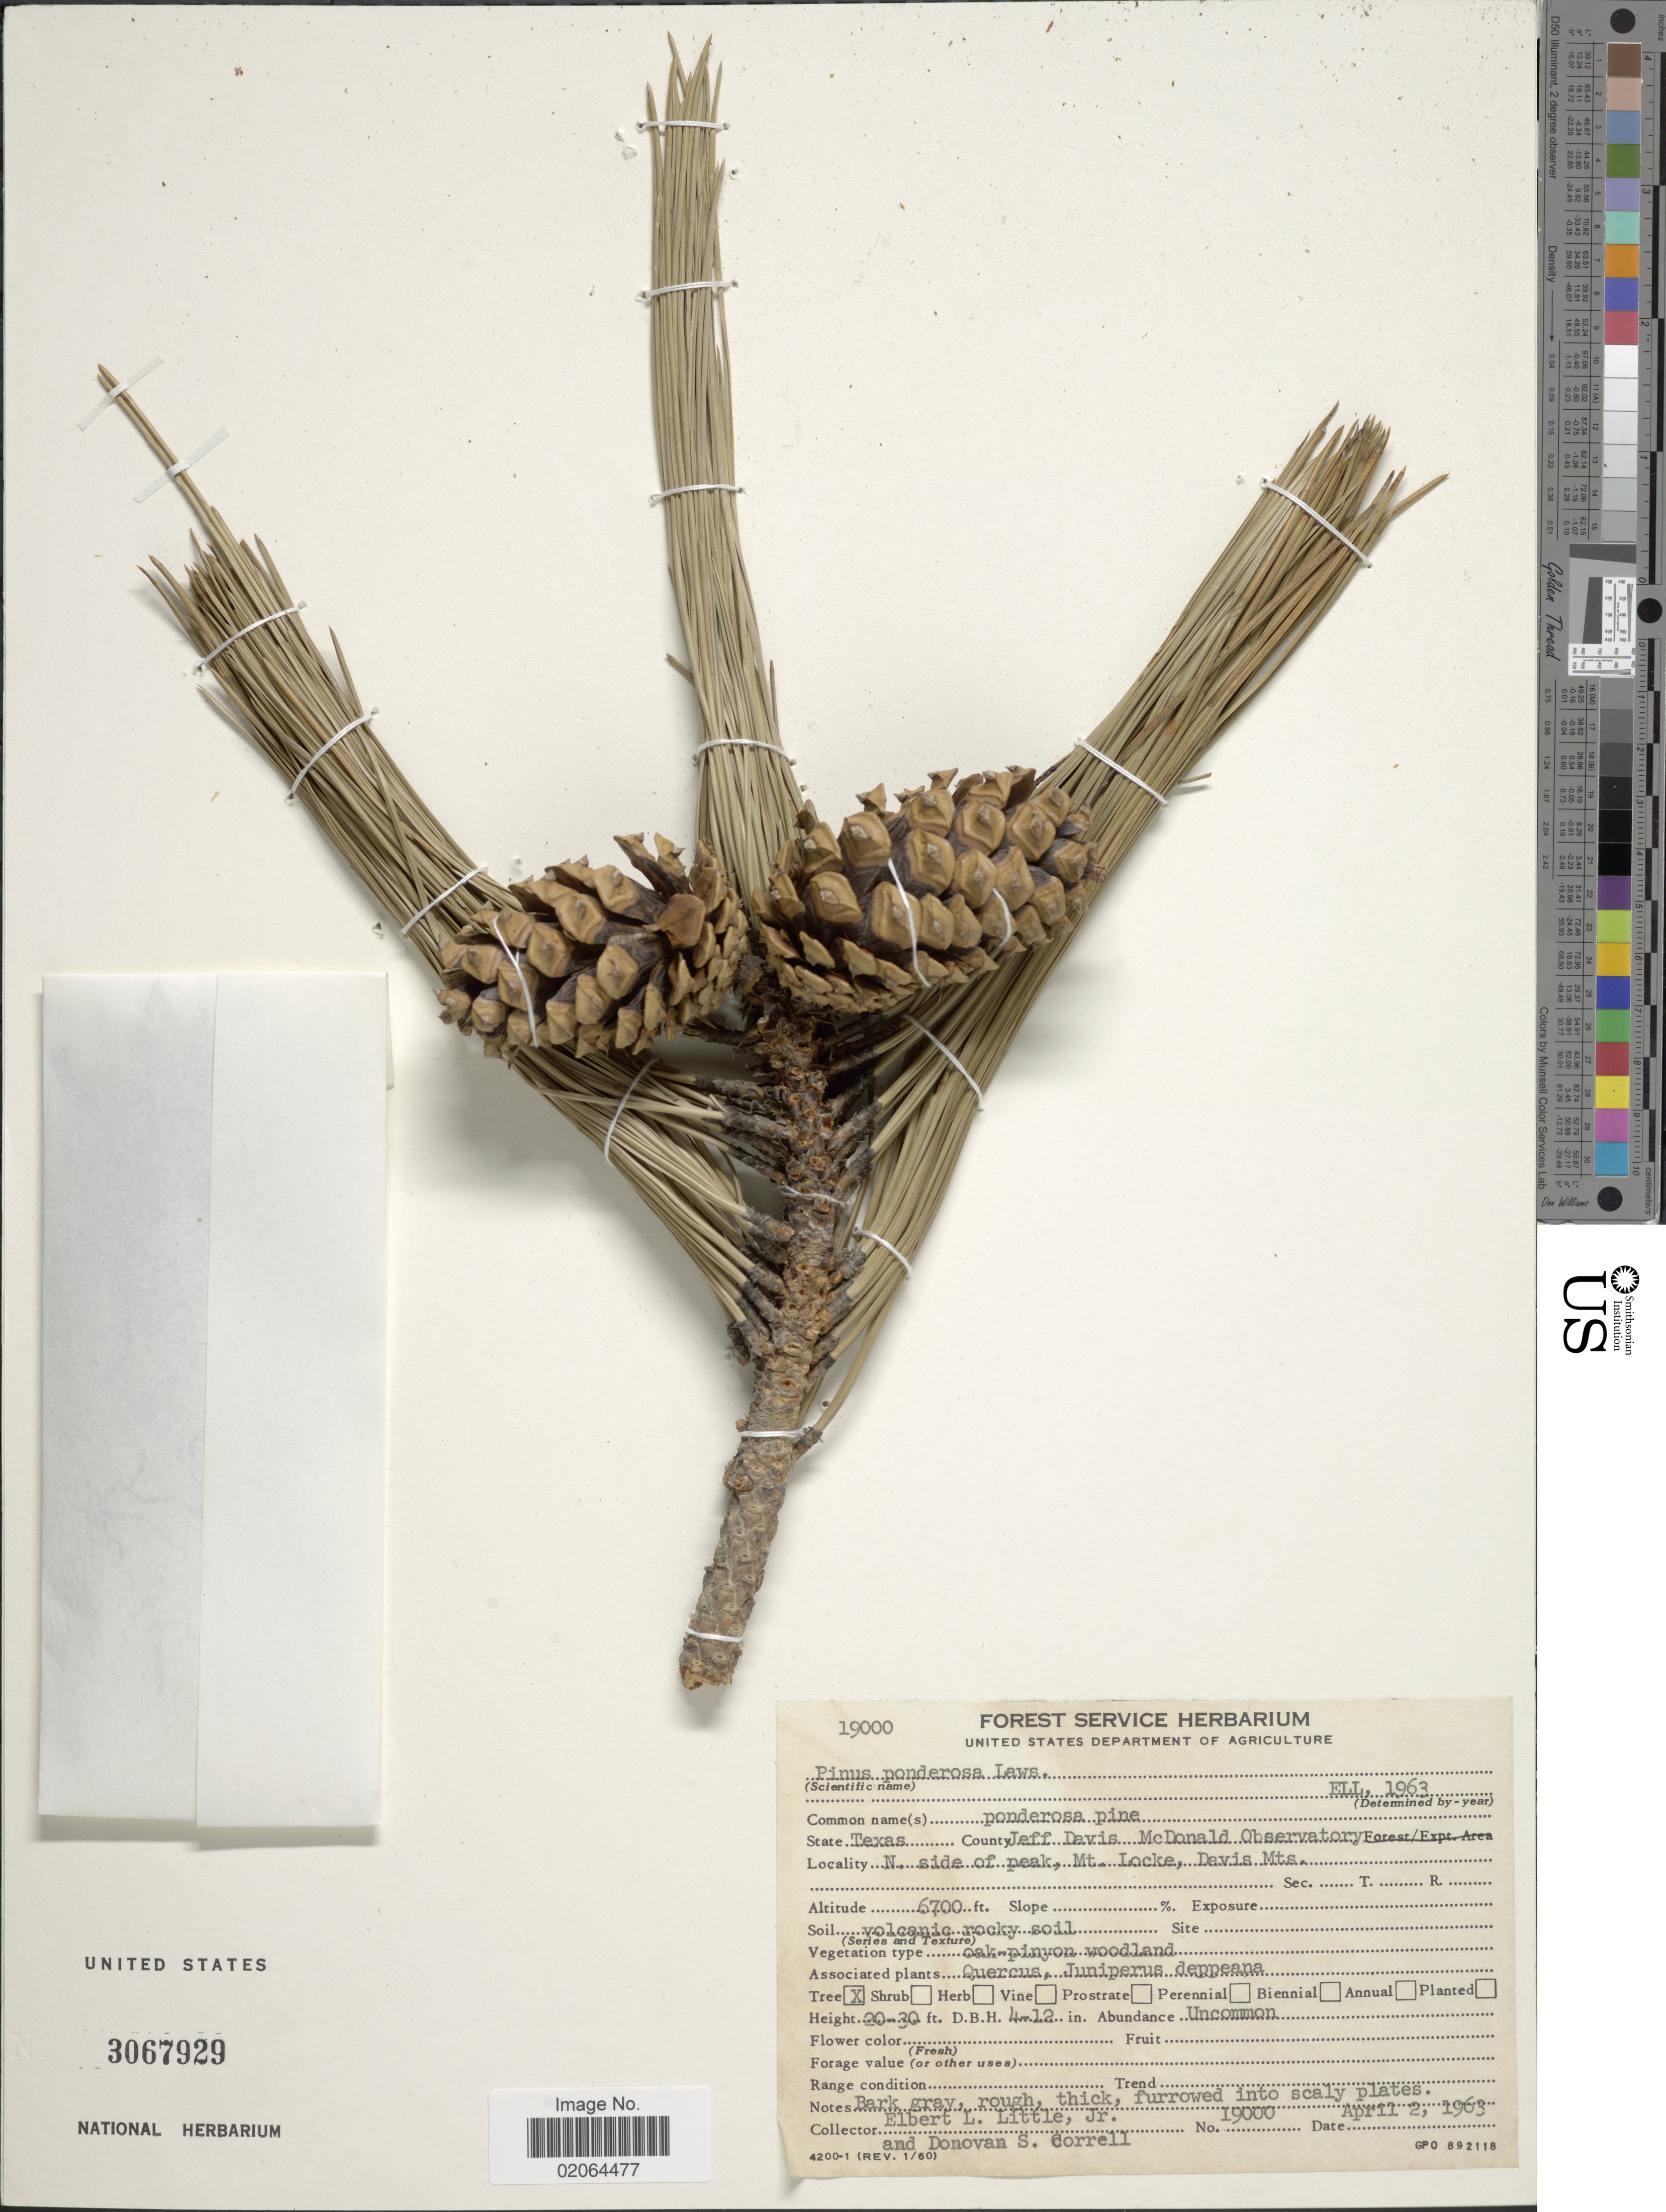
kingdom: Plantae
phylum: Tracheophyta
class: Pinopsida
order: Pinales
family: Pinaceae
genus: Pinus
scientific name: Pinus ponderosa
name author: Douglas ex C. Lawson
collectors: E. L. Little & D. S. Correll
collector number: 19000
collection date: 1963-04-02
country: United States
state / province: Texas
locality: State Texas, County Jeff Davis, McDonald Observatory N. side of peak, Mt. Locke, Davis Mts.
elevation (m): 2042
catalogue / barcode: US 3067929